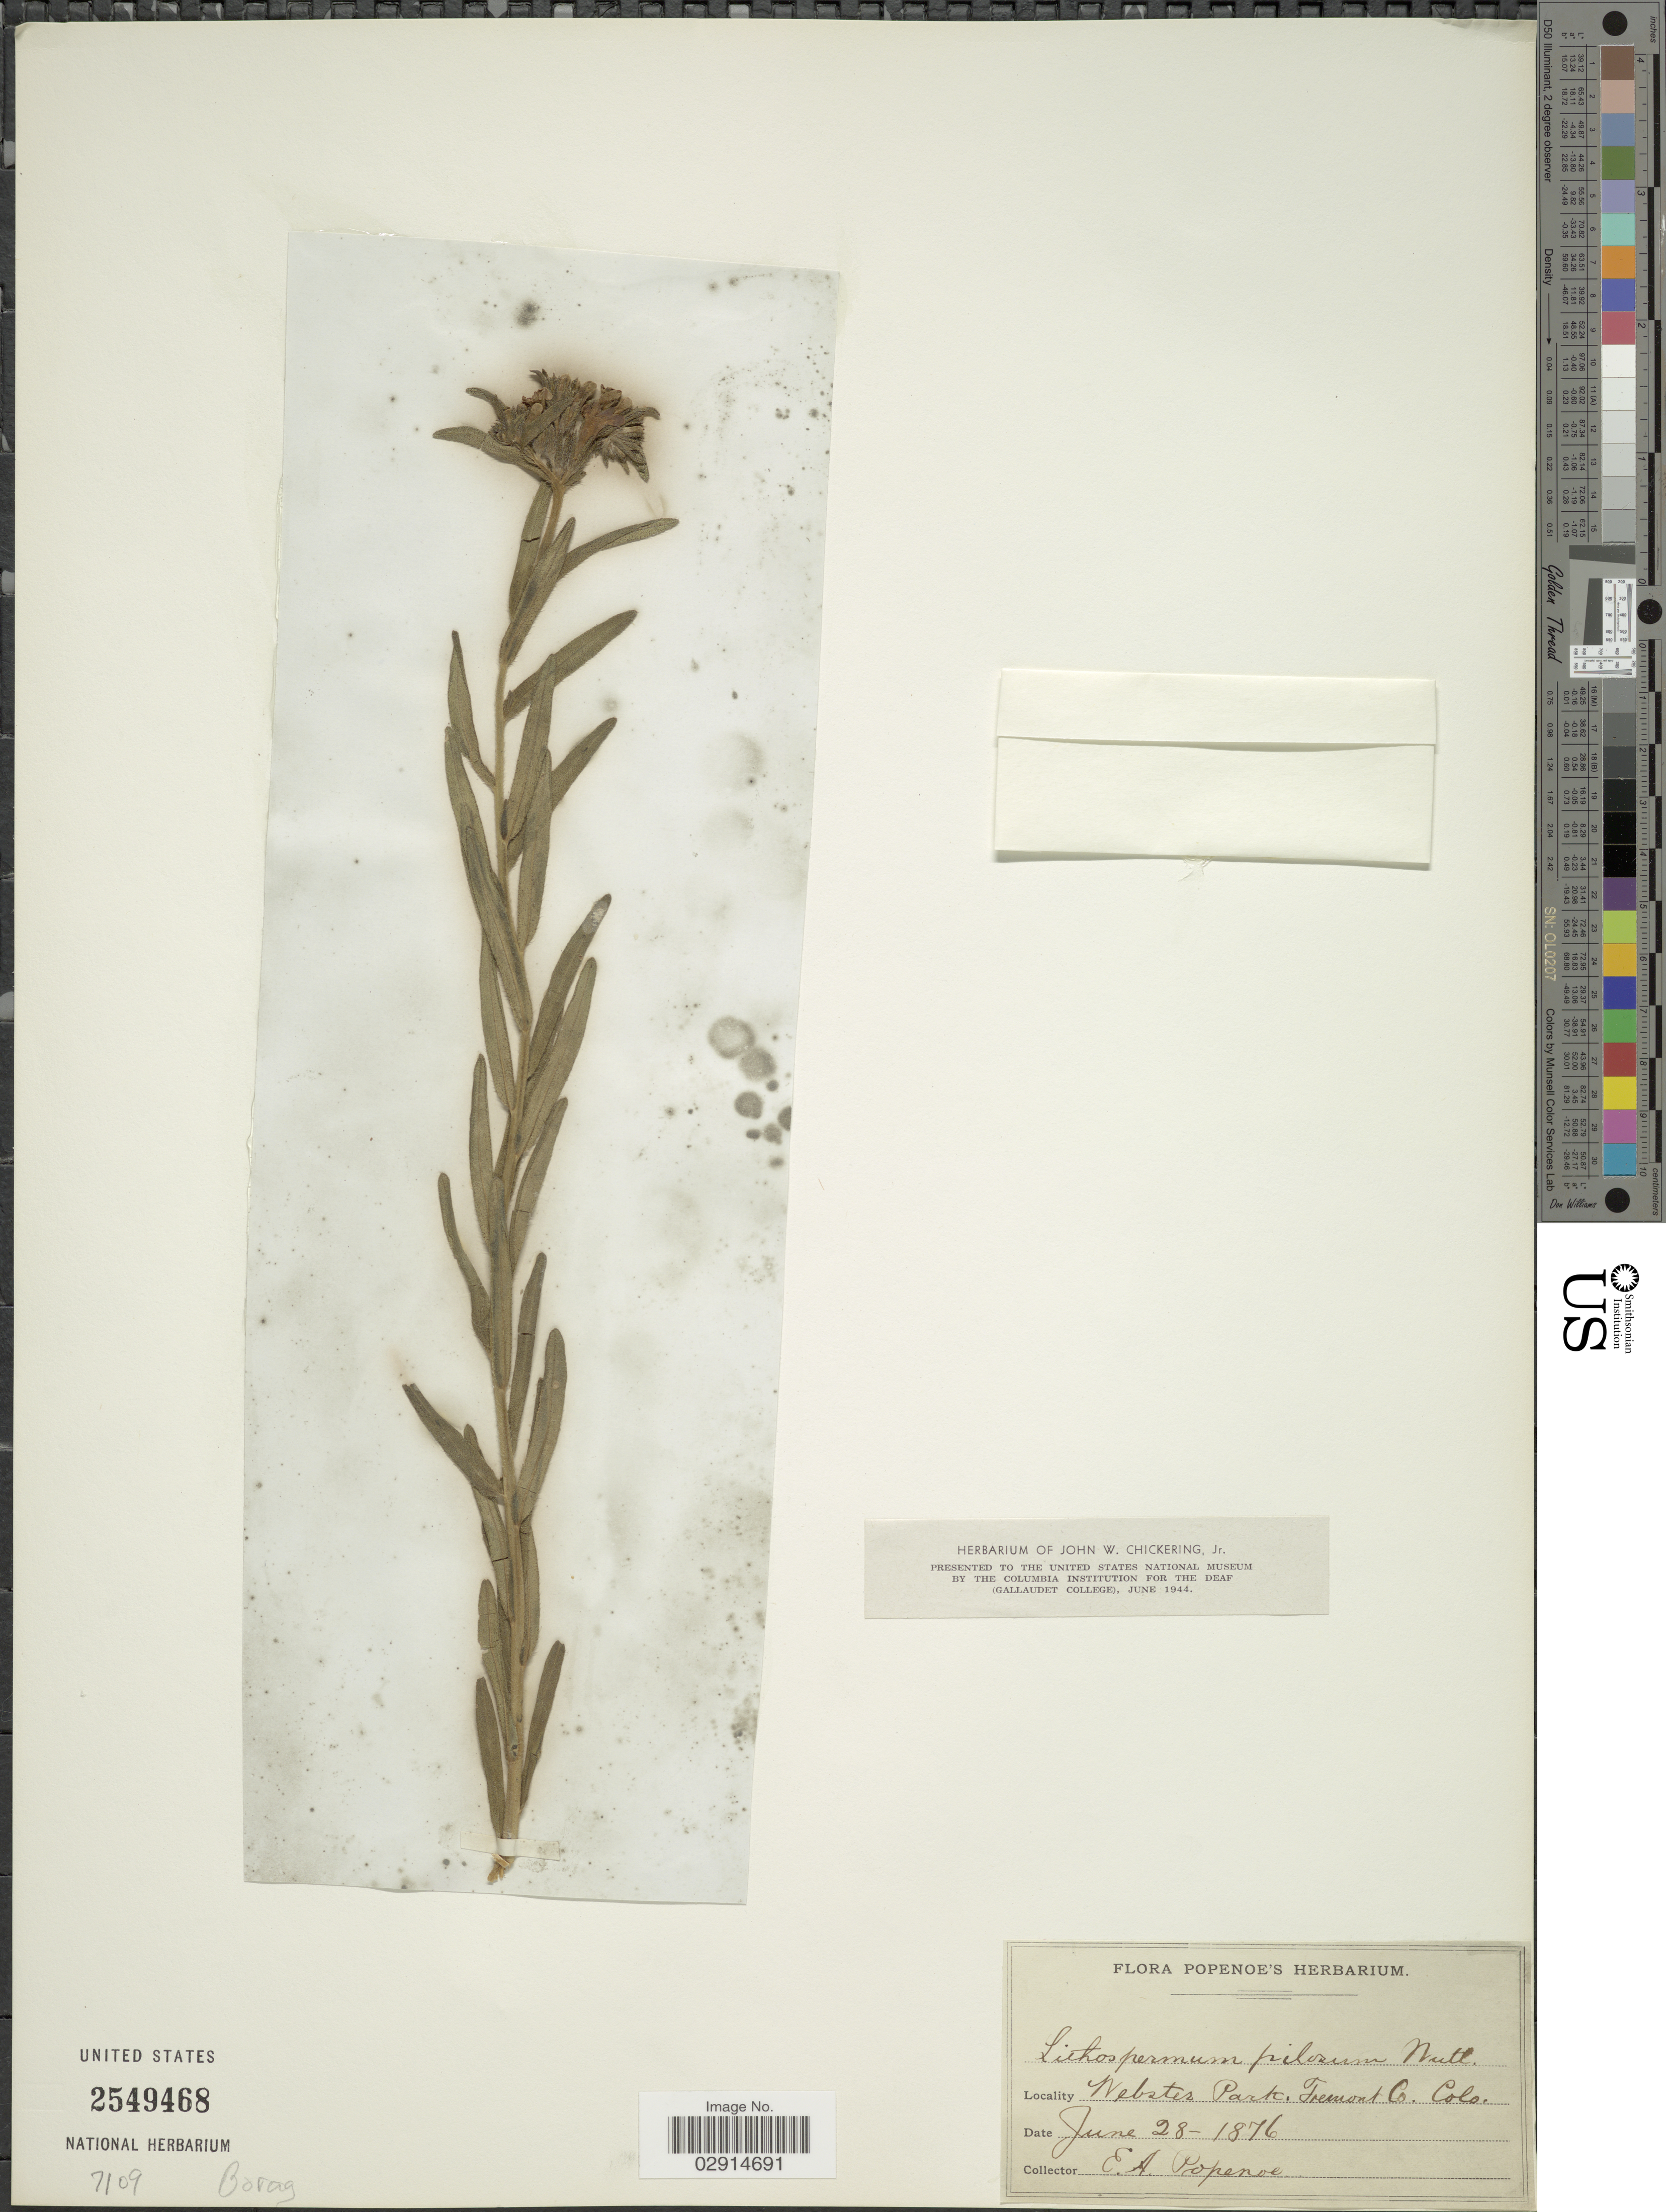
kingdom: Plantae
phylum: Tracheophyta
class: Magnoliopsida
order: Boraginales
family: Boraginaceae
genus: Lithospermum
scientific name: Lithospermum ruderale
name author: Douglas ex Lehm.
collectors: E. A. Popenoe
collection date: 1876-06-28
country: United States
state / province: Colorado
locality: Webster Park, Fremont Co.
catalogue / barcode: US 2549468